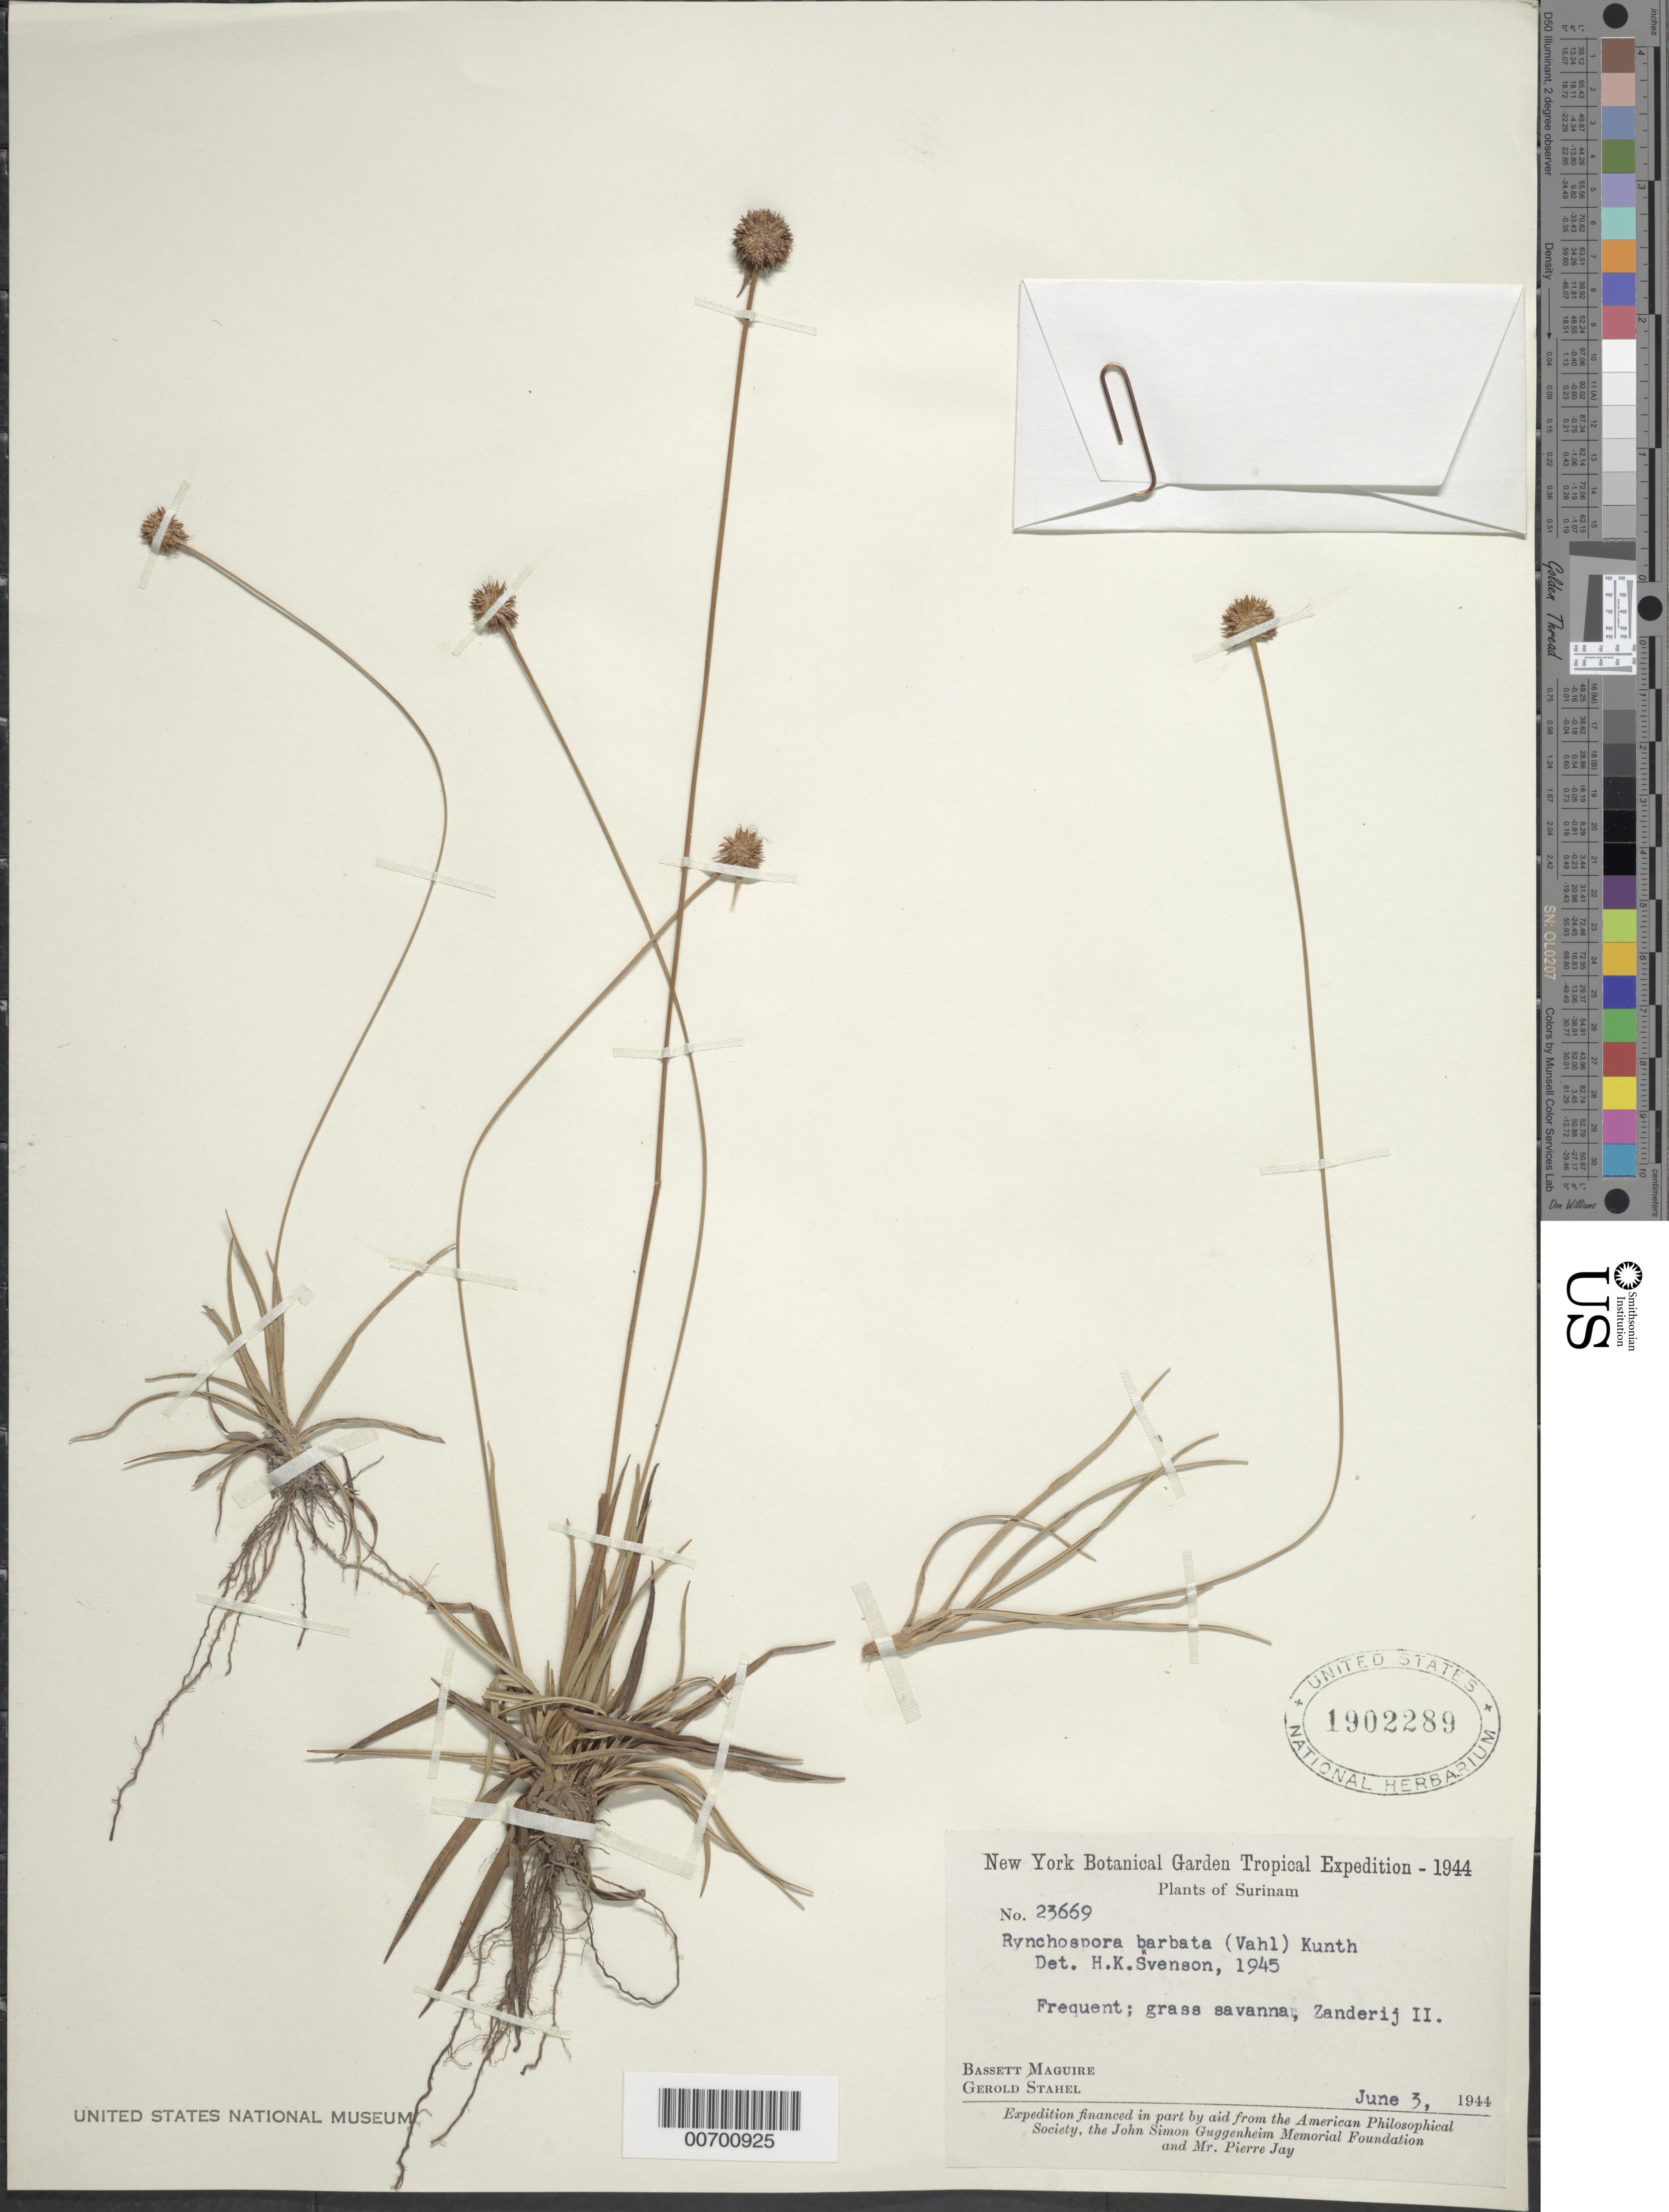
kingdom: Plantae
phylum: Tracheophyta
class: Liliopsida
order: Poales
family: Cyperaceae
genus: Rhynchospora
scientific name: Rhynchospora barbata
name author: (Vahl) Kunth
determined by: Alves, K.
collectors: B. Maguire & G. Stahel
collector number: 23669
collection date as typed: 3-Jun-44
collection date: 1944-06-03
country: Suriname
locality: Zanderij Savanna II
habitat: Grass savanna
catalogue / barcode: US 1902289